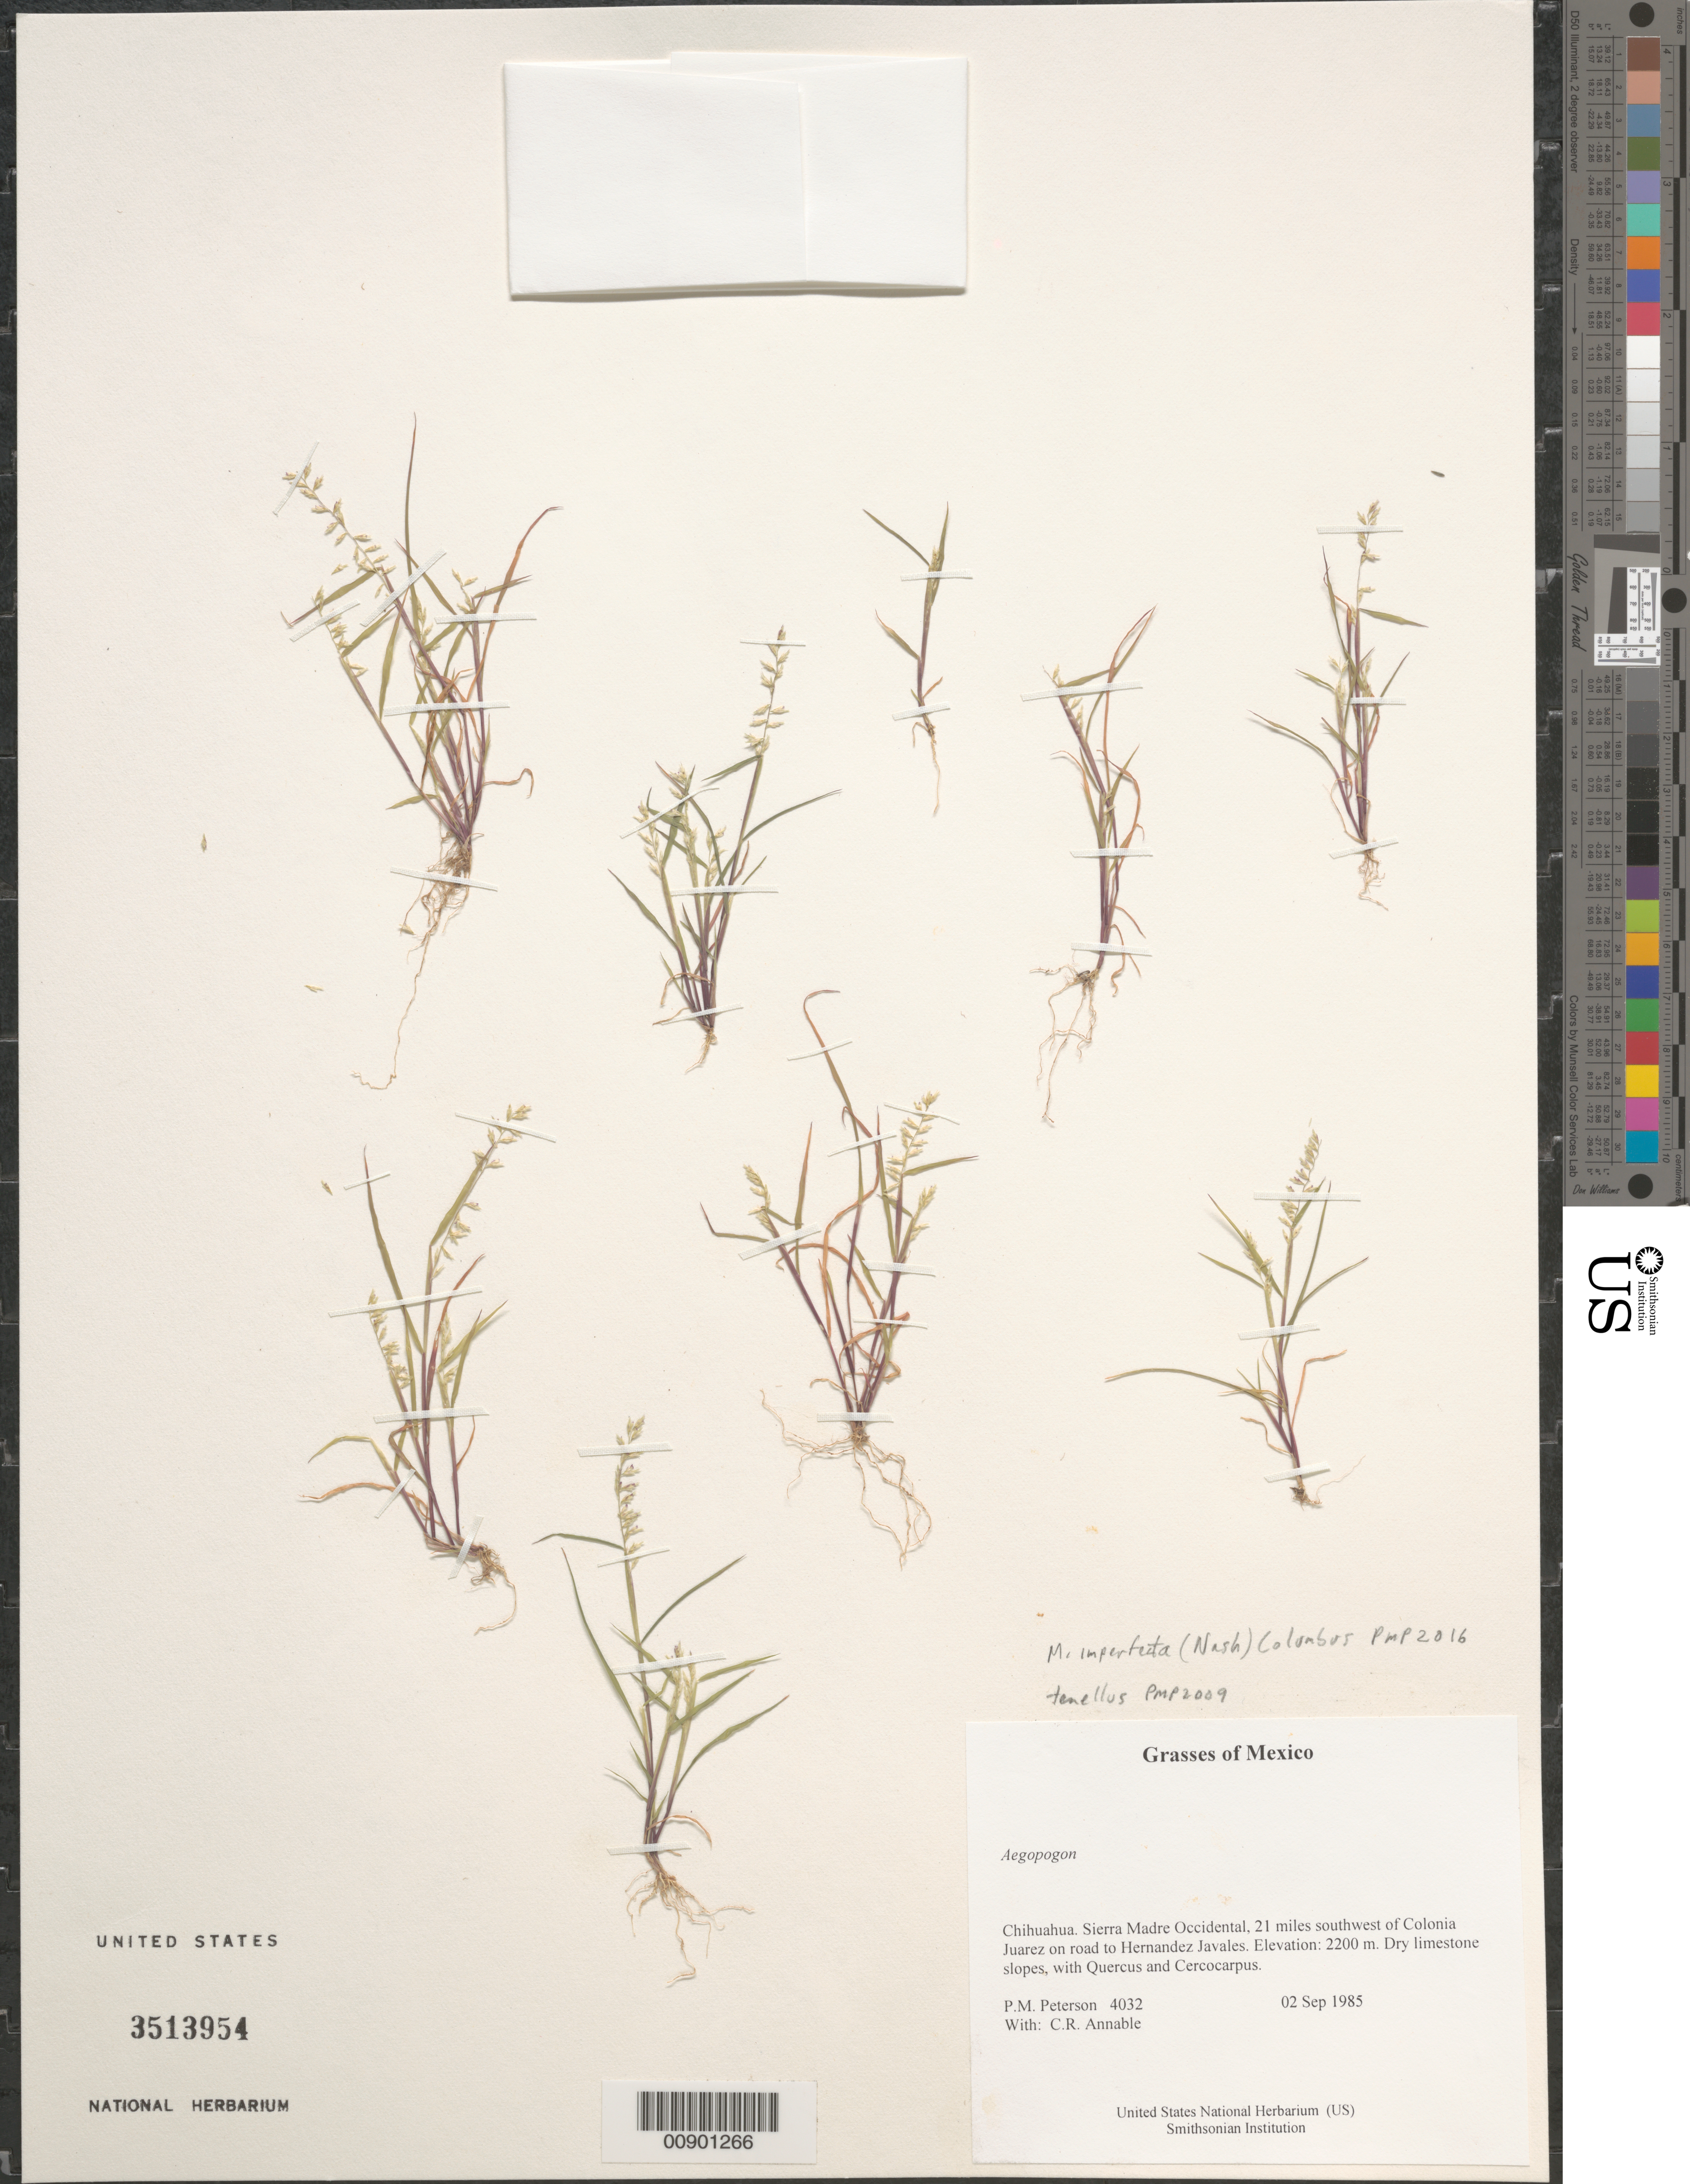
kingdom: Plantae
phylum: Tracheophyta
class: Magnoliopsida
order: Asterales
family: Asteraceae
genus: Microseris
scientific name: Microseris sp.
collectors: P. M. Peterson & C. R. Annable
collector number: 04232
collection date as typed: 25 May 1986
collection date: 1986-05-25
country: United States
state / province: Washington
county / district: Ferry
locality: Colville National Forest, west of Thirteen Mile Mountain.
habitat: Sandy southeast facing slopes, "balds", associated with Poa secunda, Eriogonum #4230, Lomatium #4211, and Selaginella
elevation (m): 4000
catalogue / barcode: US 3513954